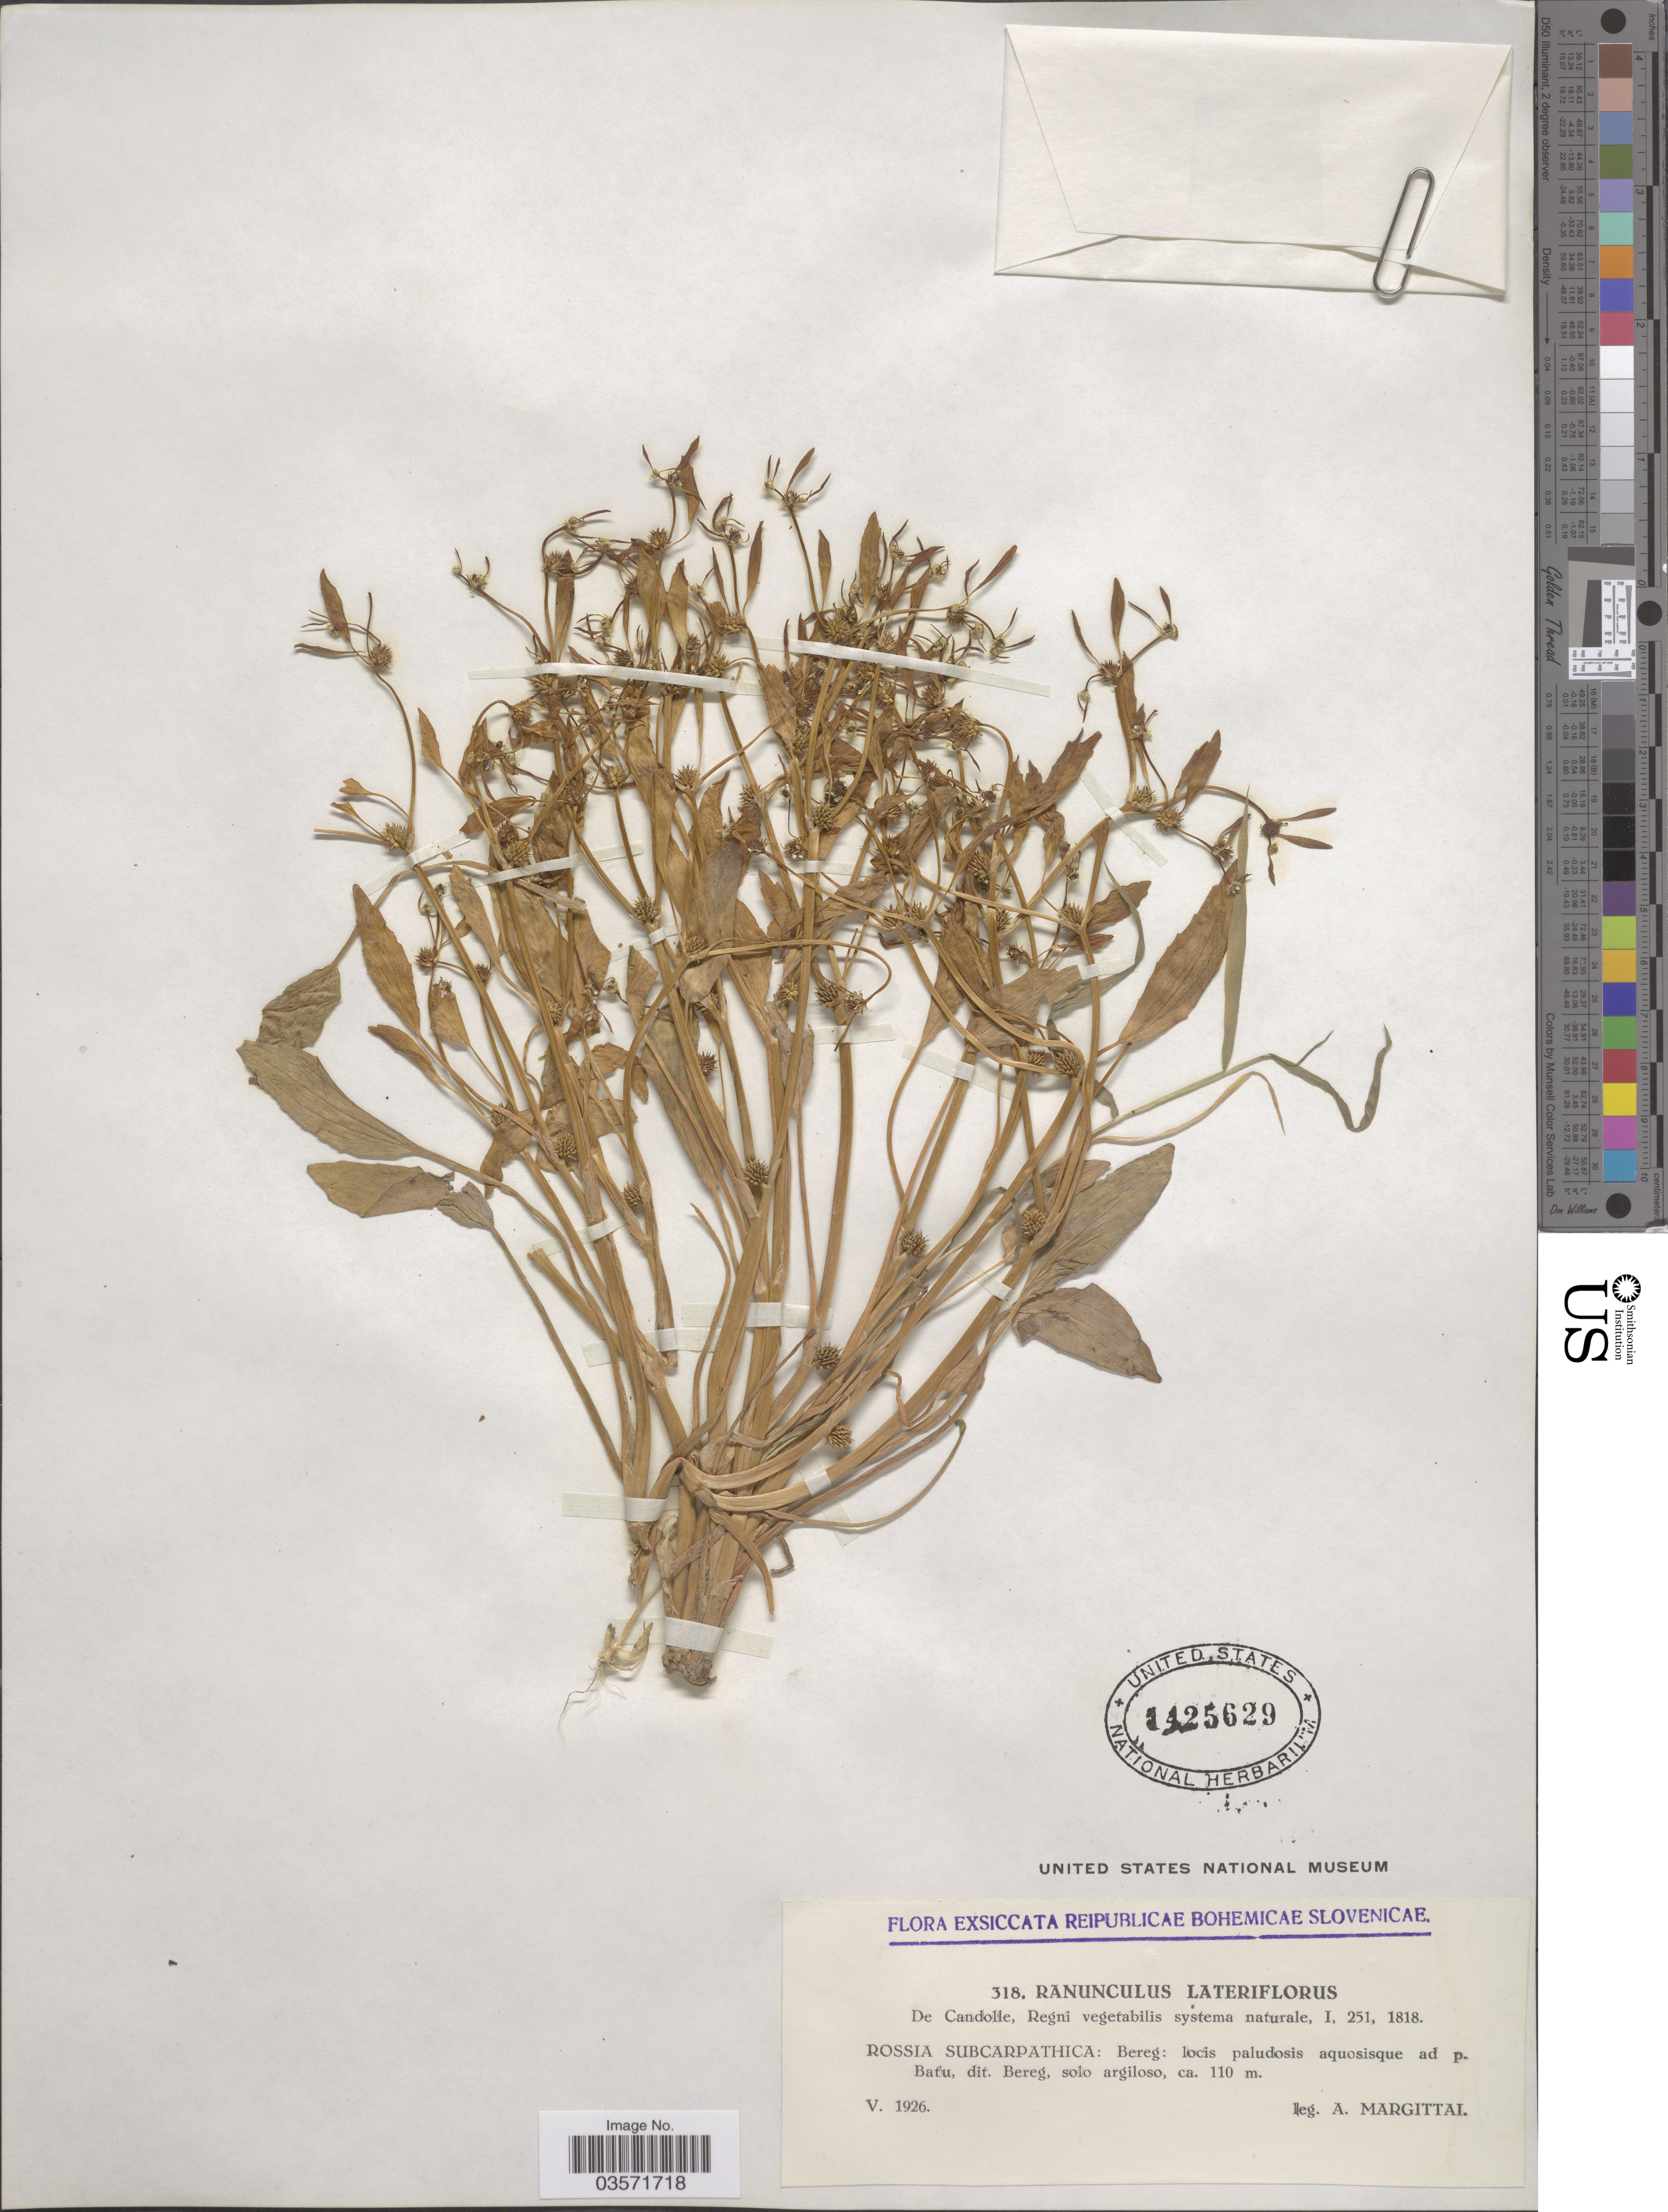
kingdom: Plantae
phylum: Tracheophyta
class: Magnoliopsida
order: Ranunculales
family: Ranunculaceae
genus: Ranunculus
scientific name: Ranunculus lateriflorus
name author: DC.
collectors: A. Margittai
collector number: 318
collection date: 1926-05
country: Croatia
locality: Rossia Subcarpathica: Bereg: locis paludosis aquosisque ad p-Batu, dit. Bereg.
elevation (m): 110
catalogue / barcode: US 1425629